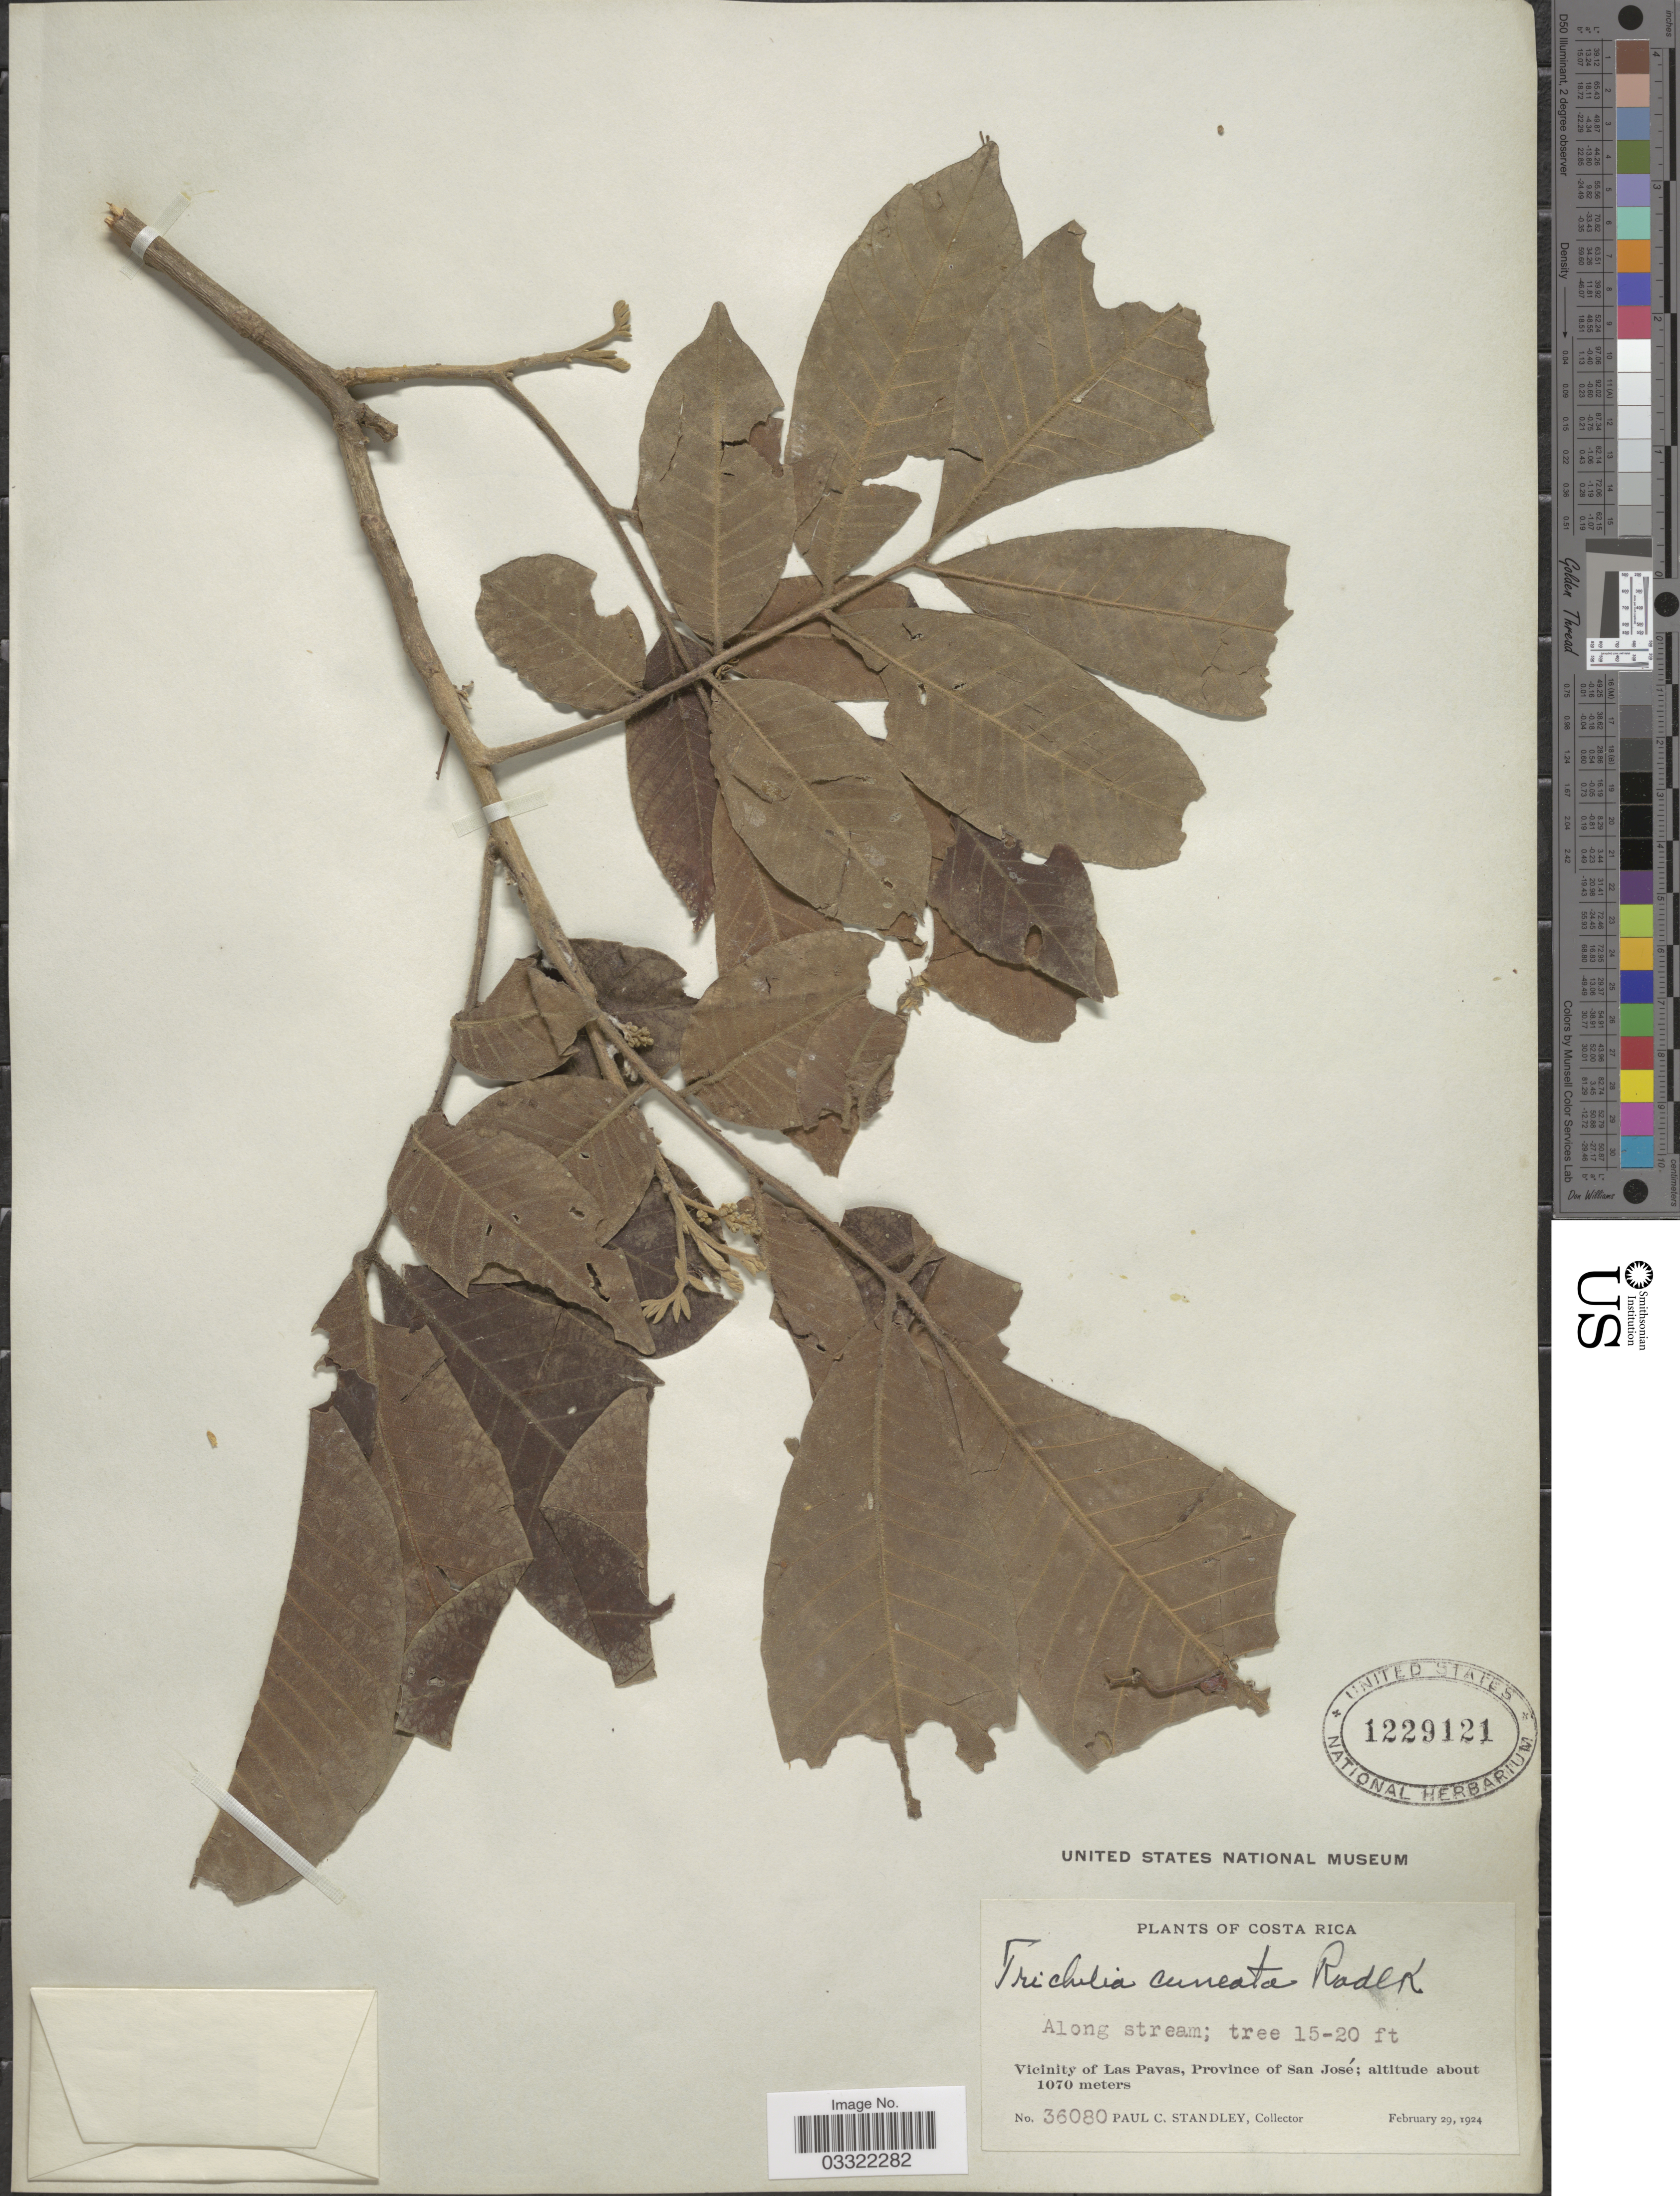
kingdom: Plantae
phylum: Tracheophyta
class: Magnoliopsida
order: Sapindales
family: Meliaceae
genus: Trichilia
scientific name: Trichilia cuneata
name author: Radlk.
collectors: P. C. Standley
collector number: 36080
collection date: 1924-02-29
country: Costa Rica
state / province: San José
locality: Vicinity of Las Pavas, Province of San José.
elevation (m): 1070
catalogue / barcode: US 1229121